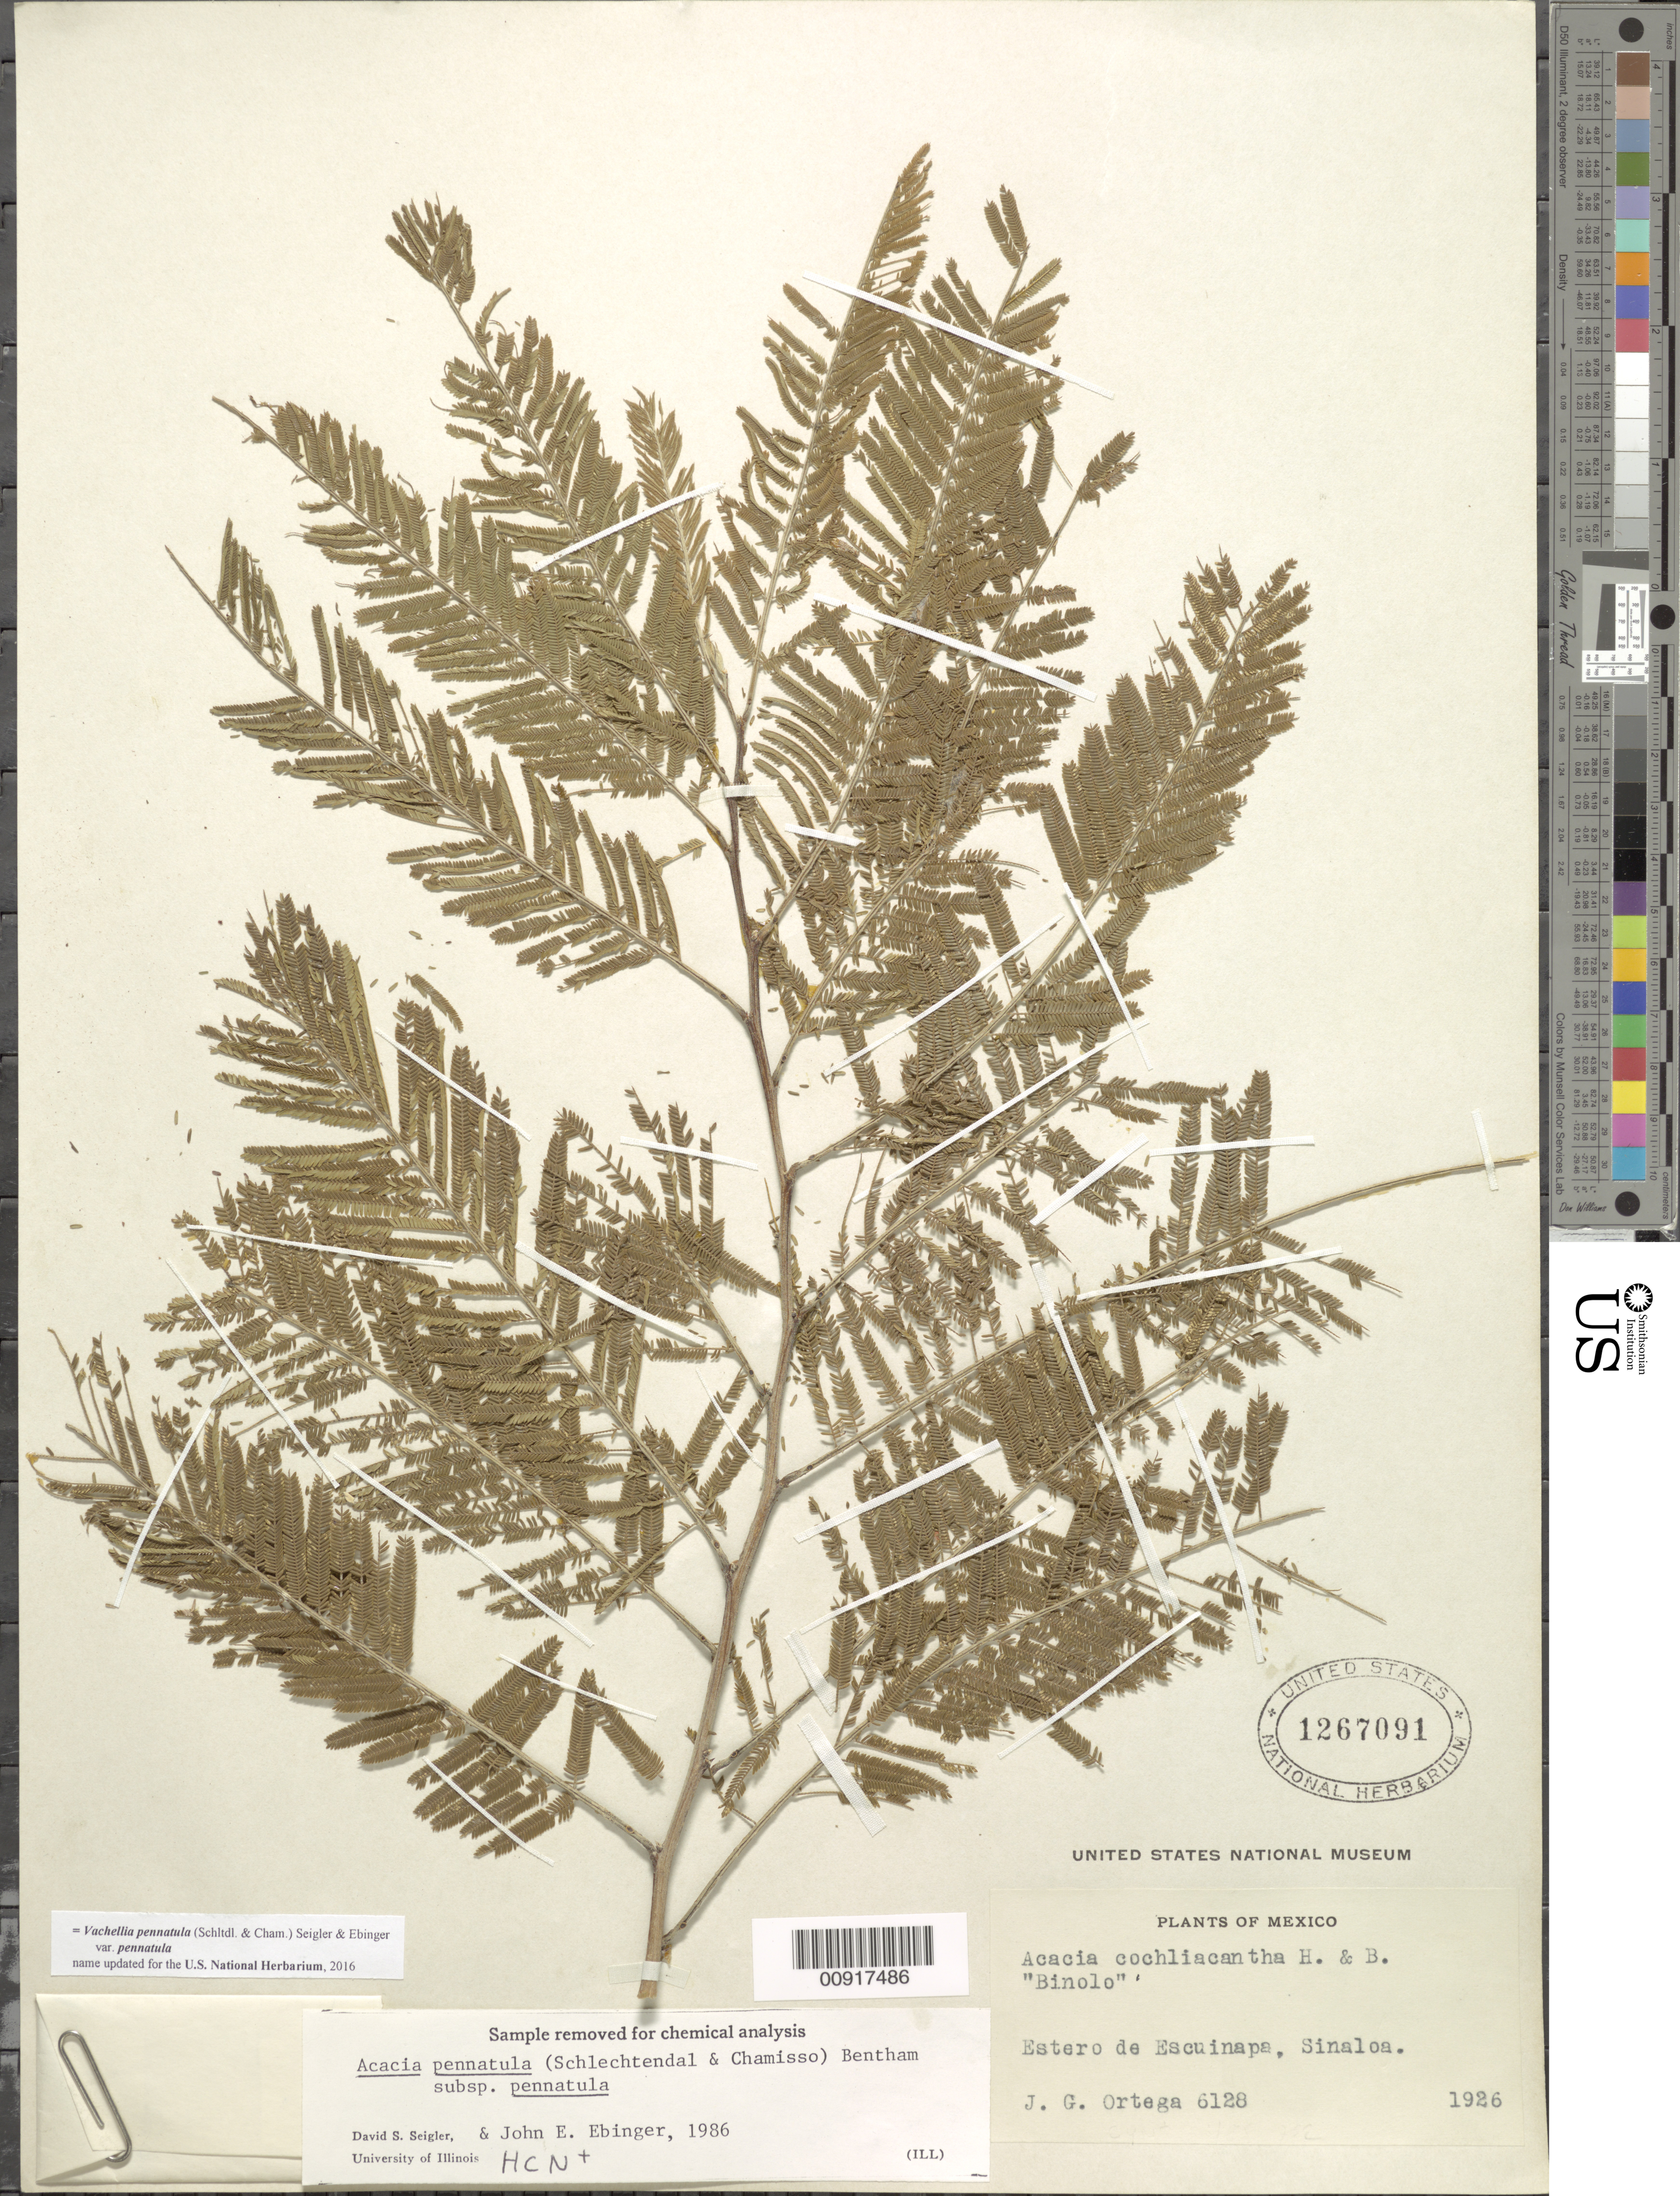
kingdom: Plantae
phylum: Tracheophyta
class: Magnoliopsida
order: Fabales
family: Fabaceae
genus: Vachellia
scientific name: Vachellia pennatula var. pennatula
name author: (Schltdl. & Cham.) Seigler & Ebinger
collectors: J. Ortega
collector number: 6128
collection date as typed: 1926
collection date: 1926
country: Mexico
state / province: Sinaloa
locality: Estero de Escuinapa, Sinaloa.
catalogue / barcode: US 1267091